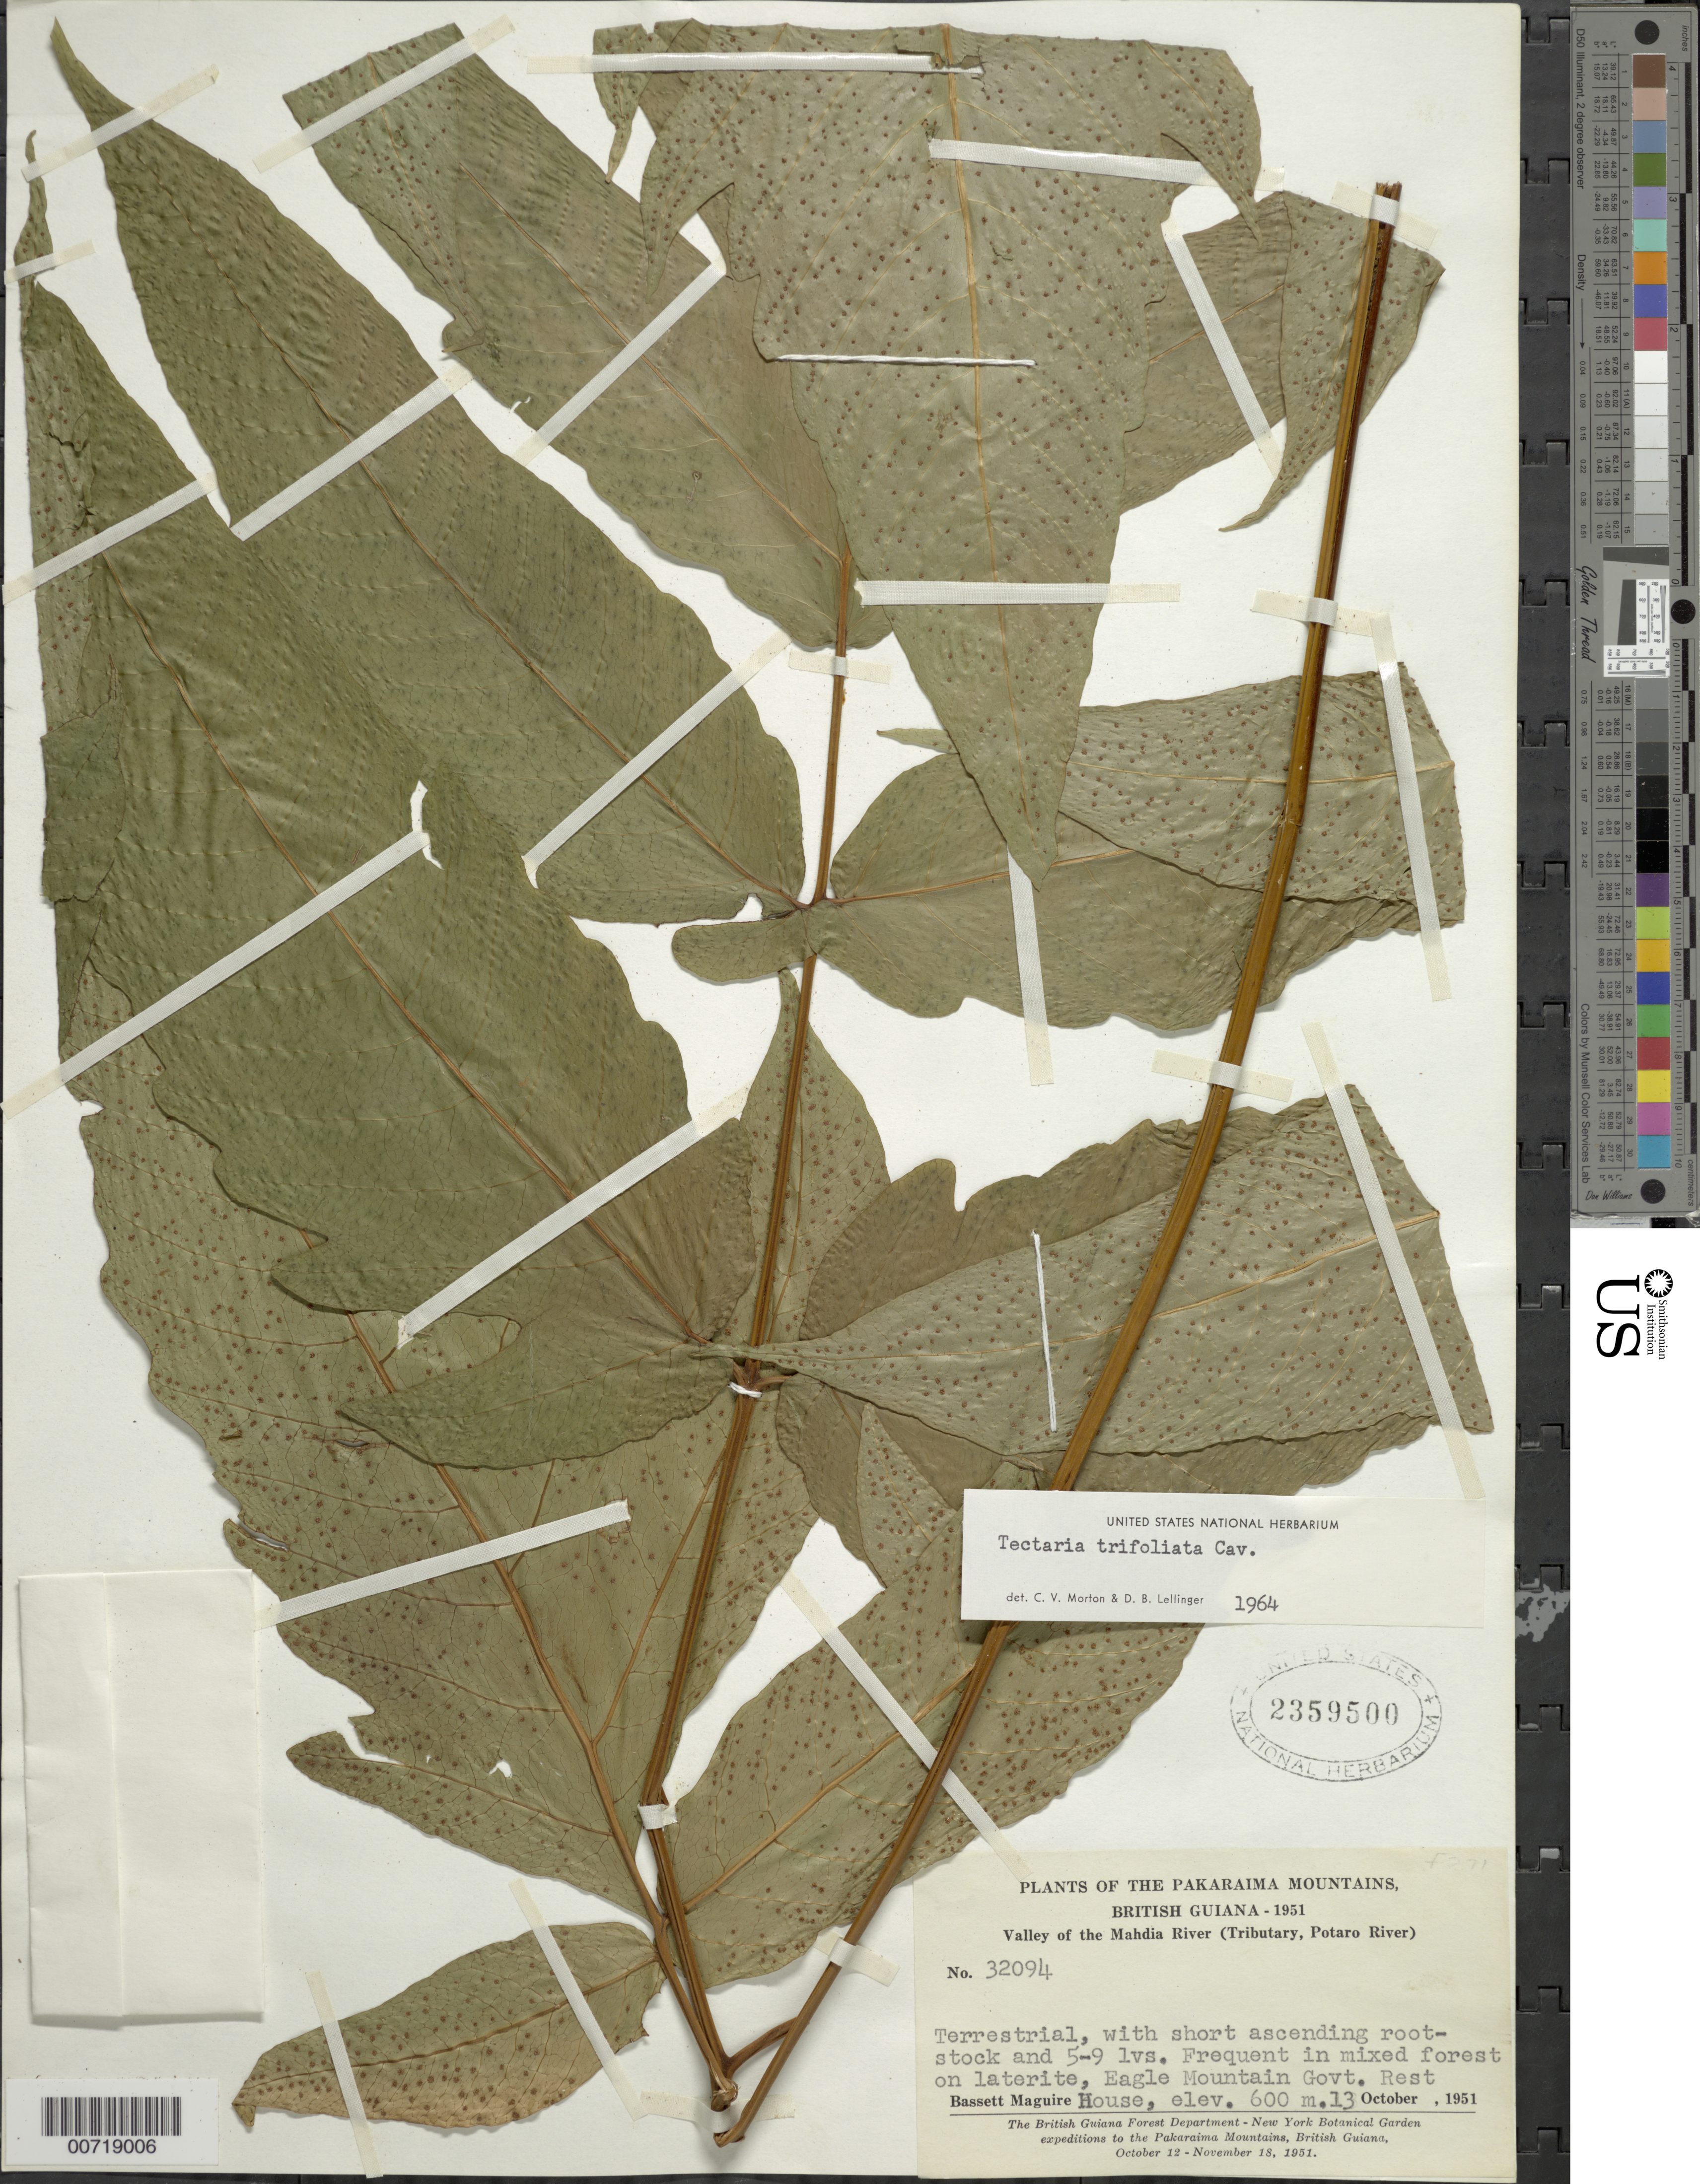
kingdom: Plantae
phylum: Tracheophyta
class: Polypodiopsida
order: Polypodiales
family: Tectariaceae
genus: Tectaria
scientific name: Tectaria trifoliata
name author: (L.) Cav.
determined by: Morton, C. V.; Lellinger, D. B.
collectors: B. Maguire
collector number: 32094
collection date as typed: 13-Oct-51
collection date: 1951-10-13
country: Guyana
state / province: Potaro-Siparuni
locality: Bartica-Potaro Road, mile 114.5, near Mtn. Govt. Resthouse, Mahdia River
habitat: Mixed forest on laterite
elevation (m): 600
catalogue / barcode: US 2359500